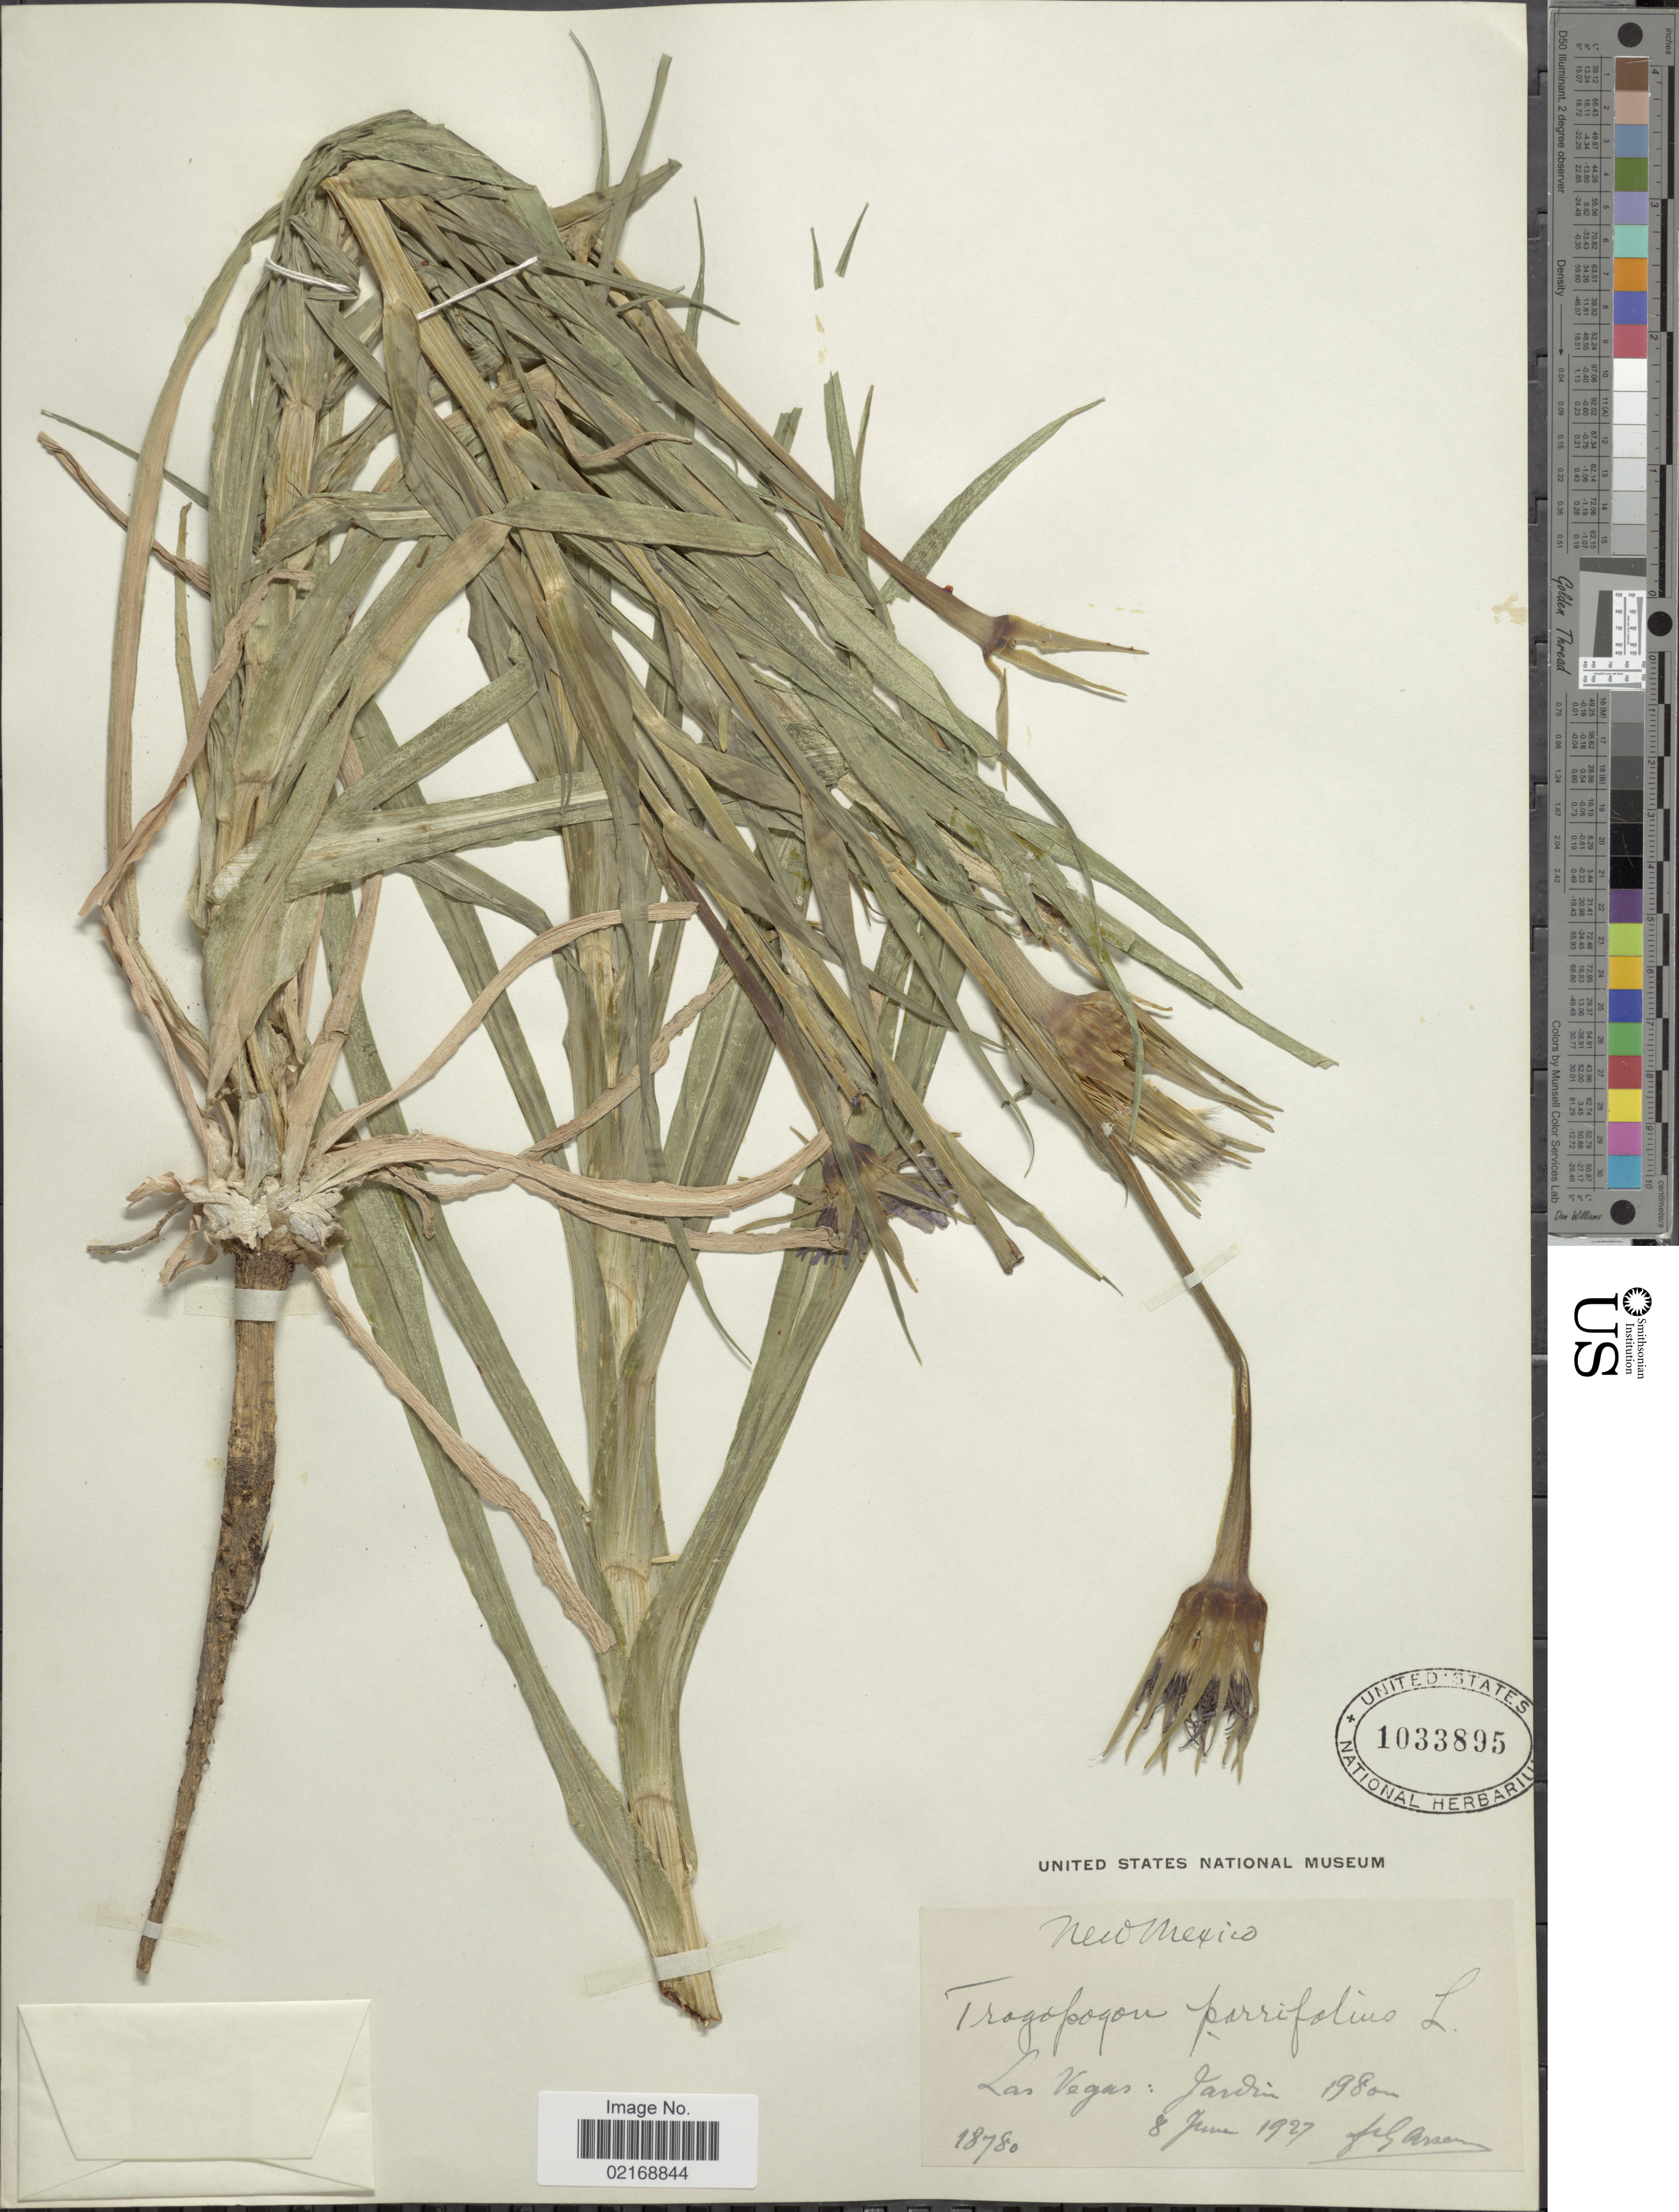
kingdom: Plantae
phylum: Tracheophyta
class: Magnoliopsida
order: Asterales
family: Asteraceae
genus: Tragopogon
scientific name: Tragopogon porrifolius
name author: L.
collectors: Bro. G. Arsène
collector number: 18780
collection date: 1927-06-08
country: United States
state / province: New Mexico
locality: Las Vegas: Jardin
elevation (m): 1980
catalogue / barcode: US 1033895